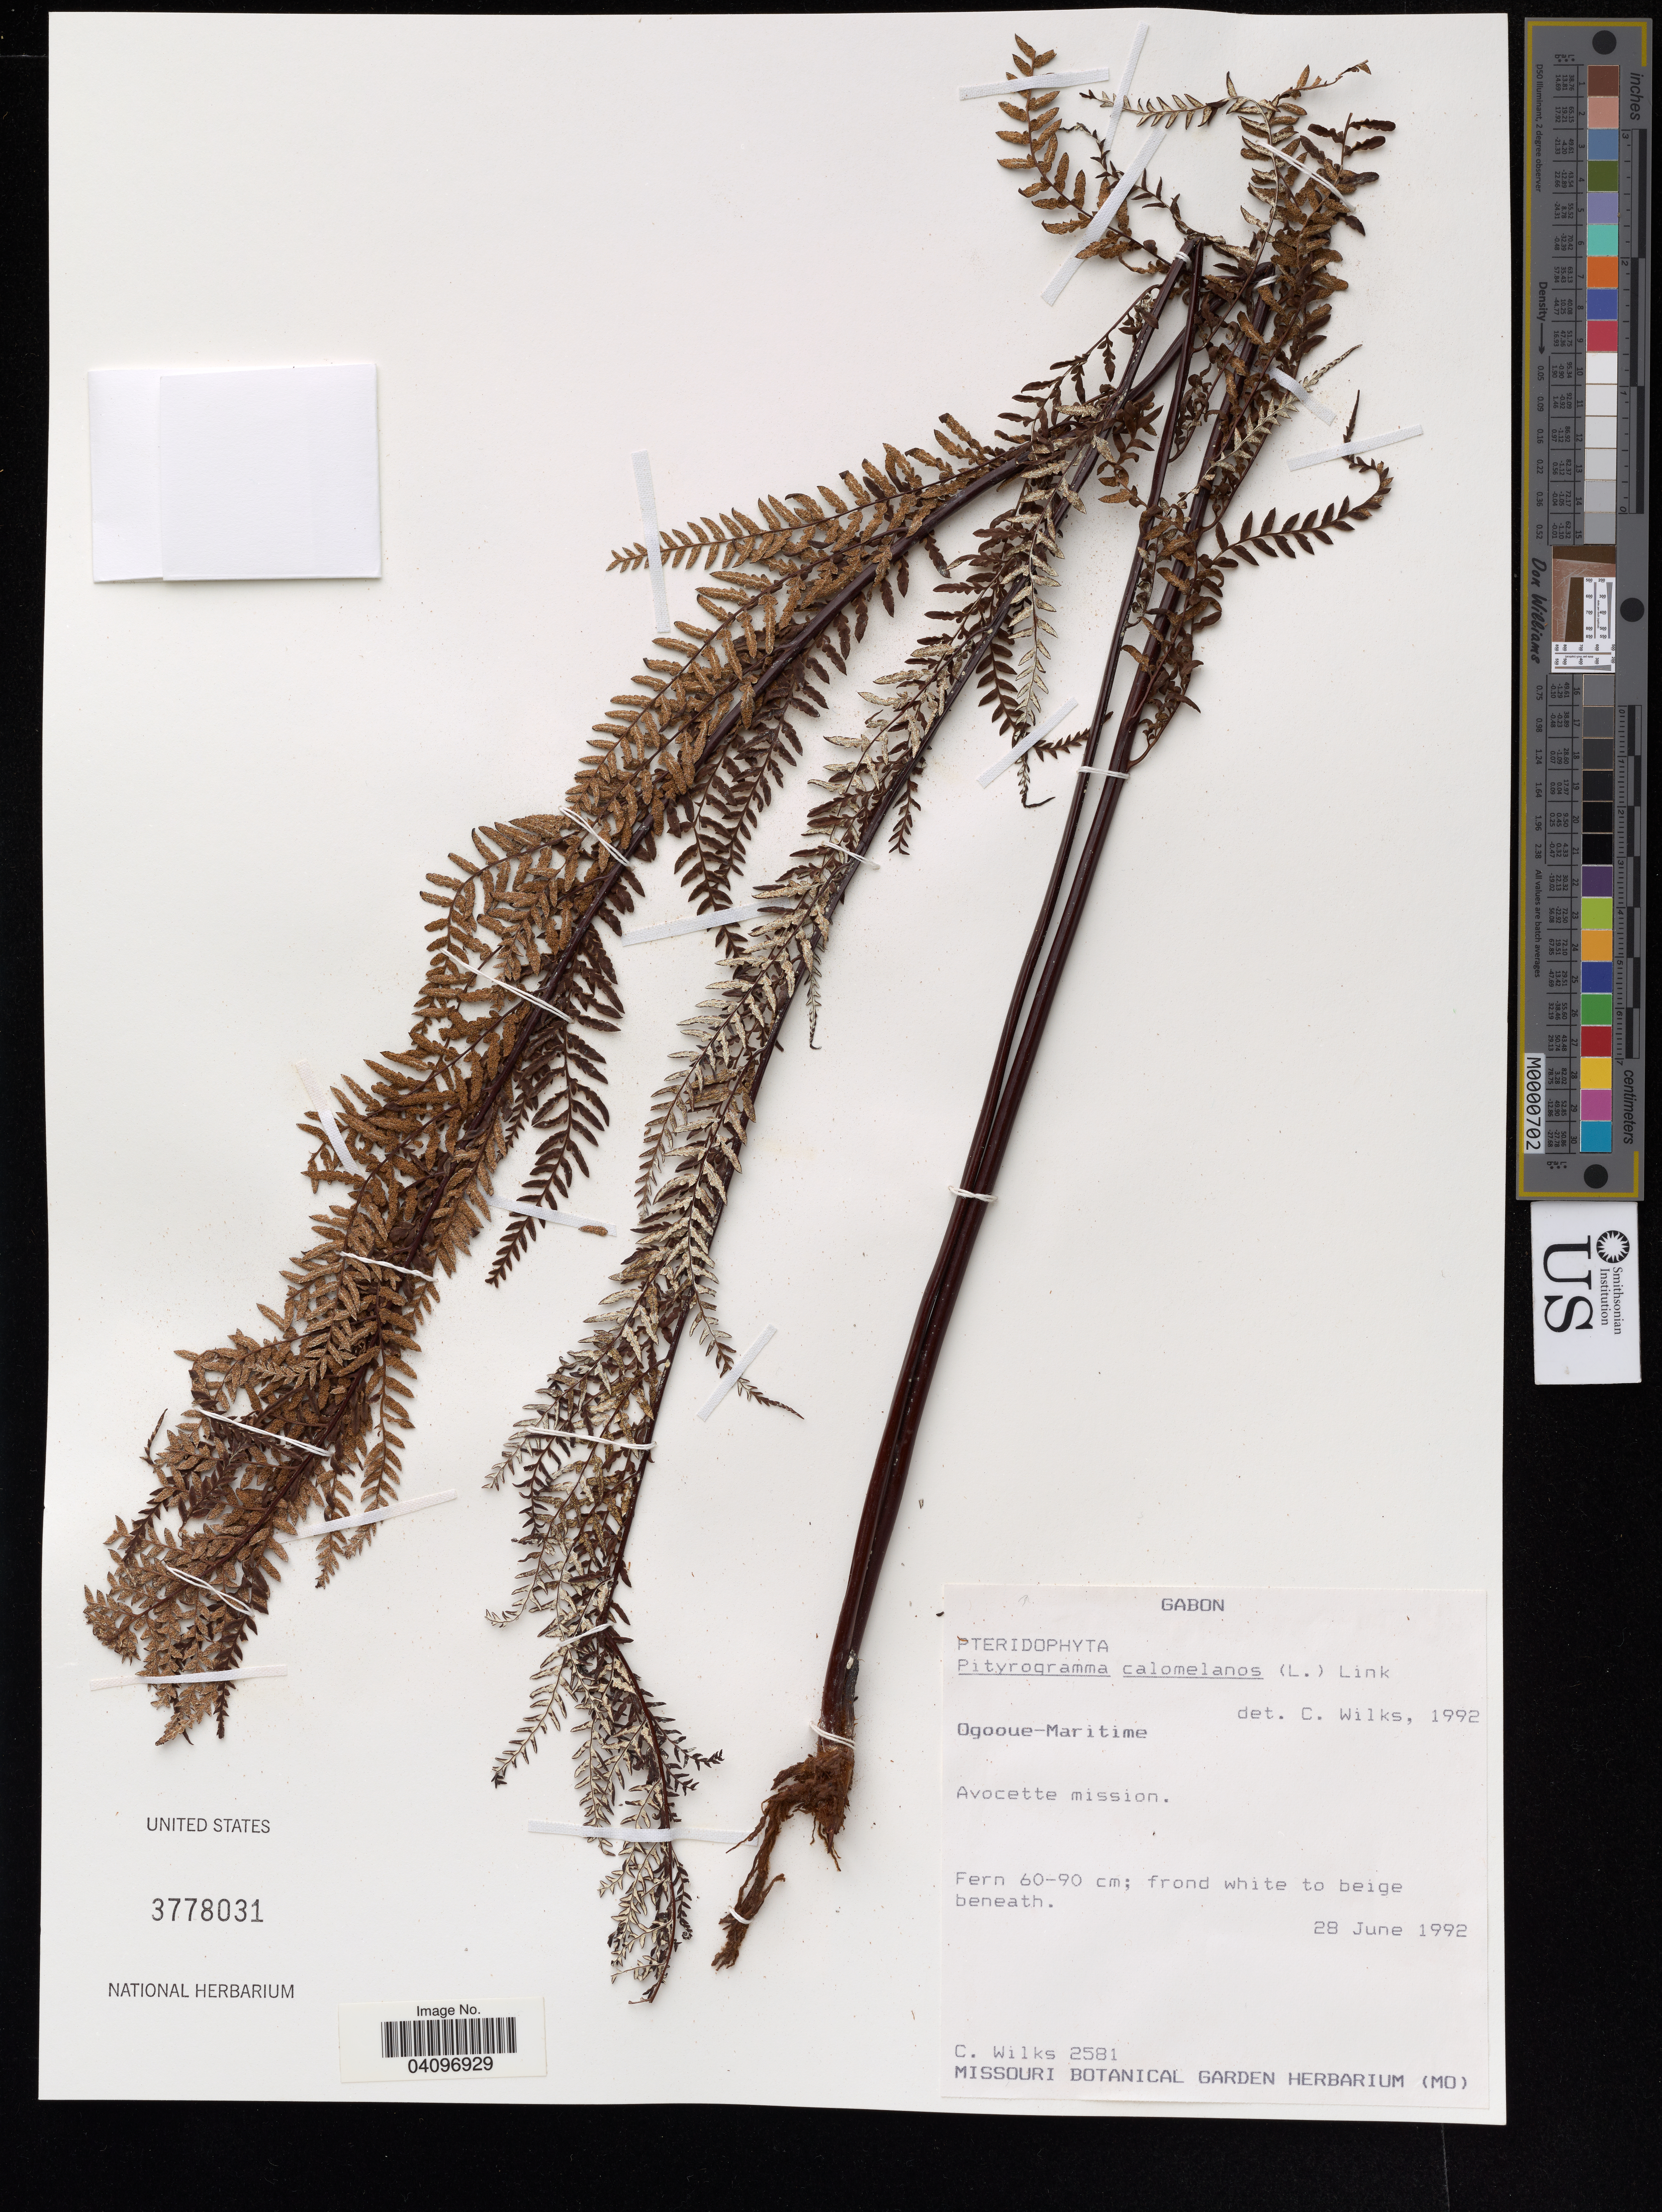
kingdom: Plantae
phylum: Tracheophyta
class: Polypodiopsida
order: Polypodiales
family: Pteridaceae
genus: Pityrogramma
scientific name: Pityrogramma calomelanos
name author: (L.) Link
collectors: C. Wilks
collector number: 2581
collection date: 1992-06-28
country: Gabon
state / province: Ogooue-Maritime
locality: Avocette mission.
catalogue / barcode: US 3778031